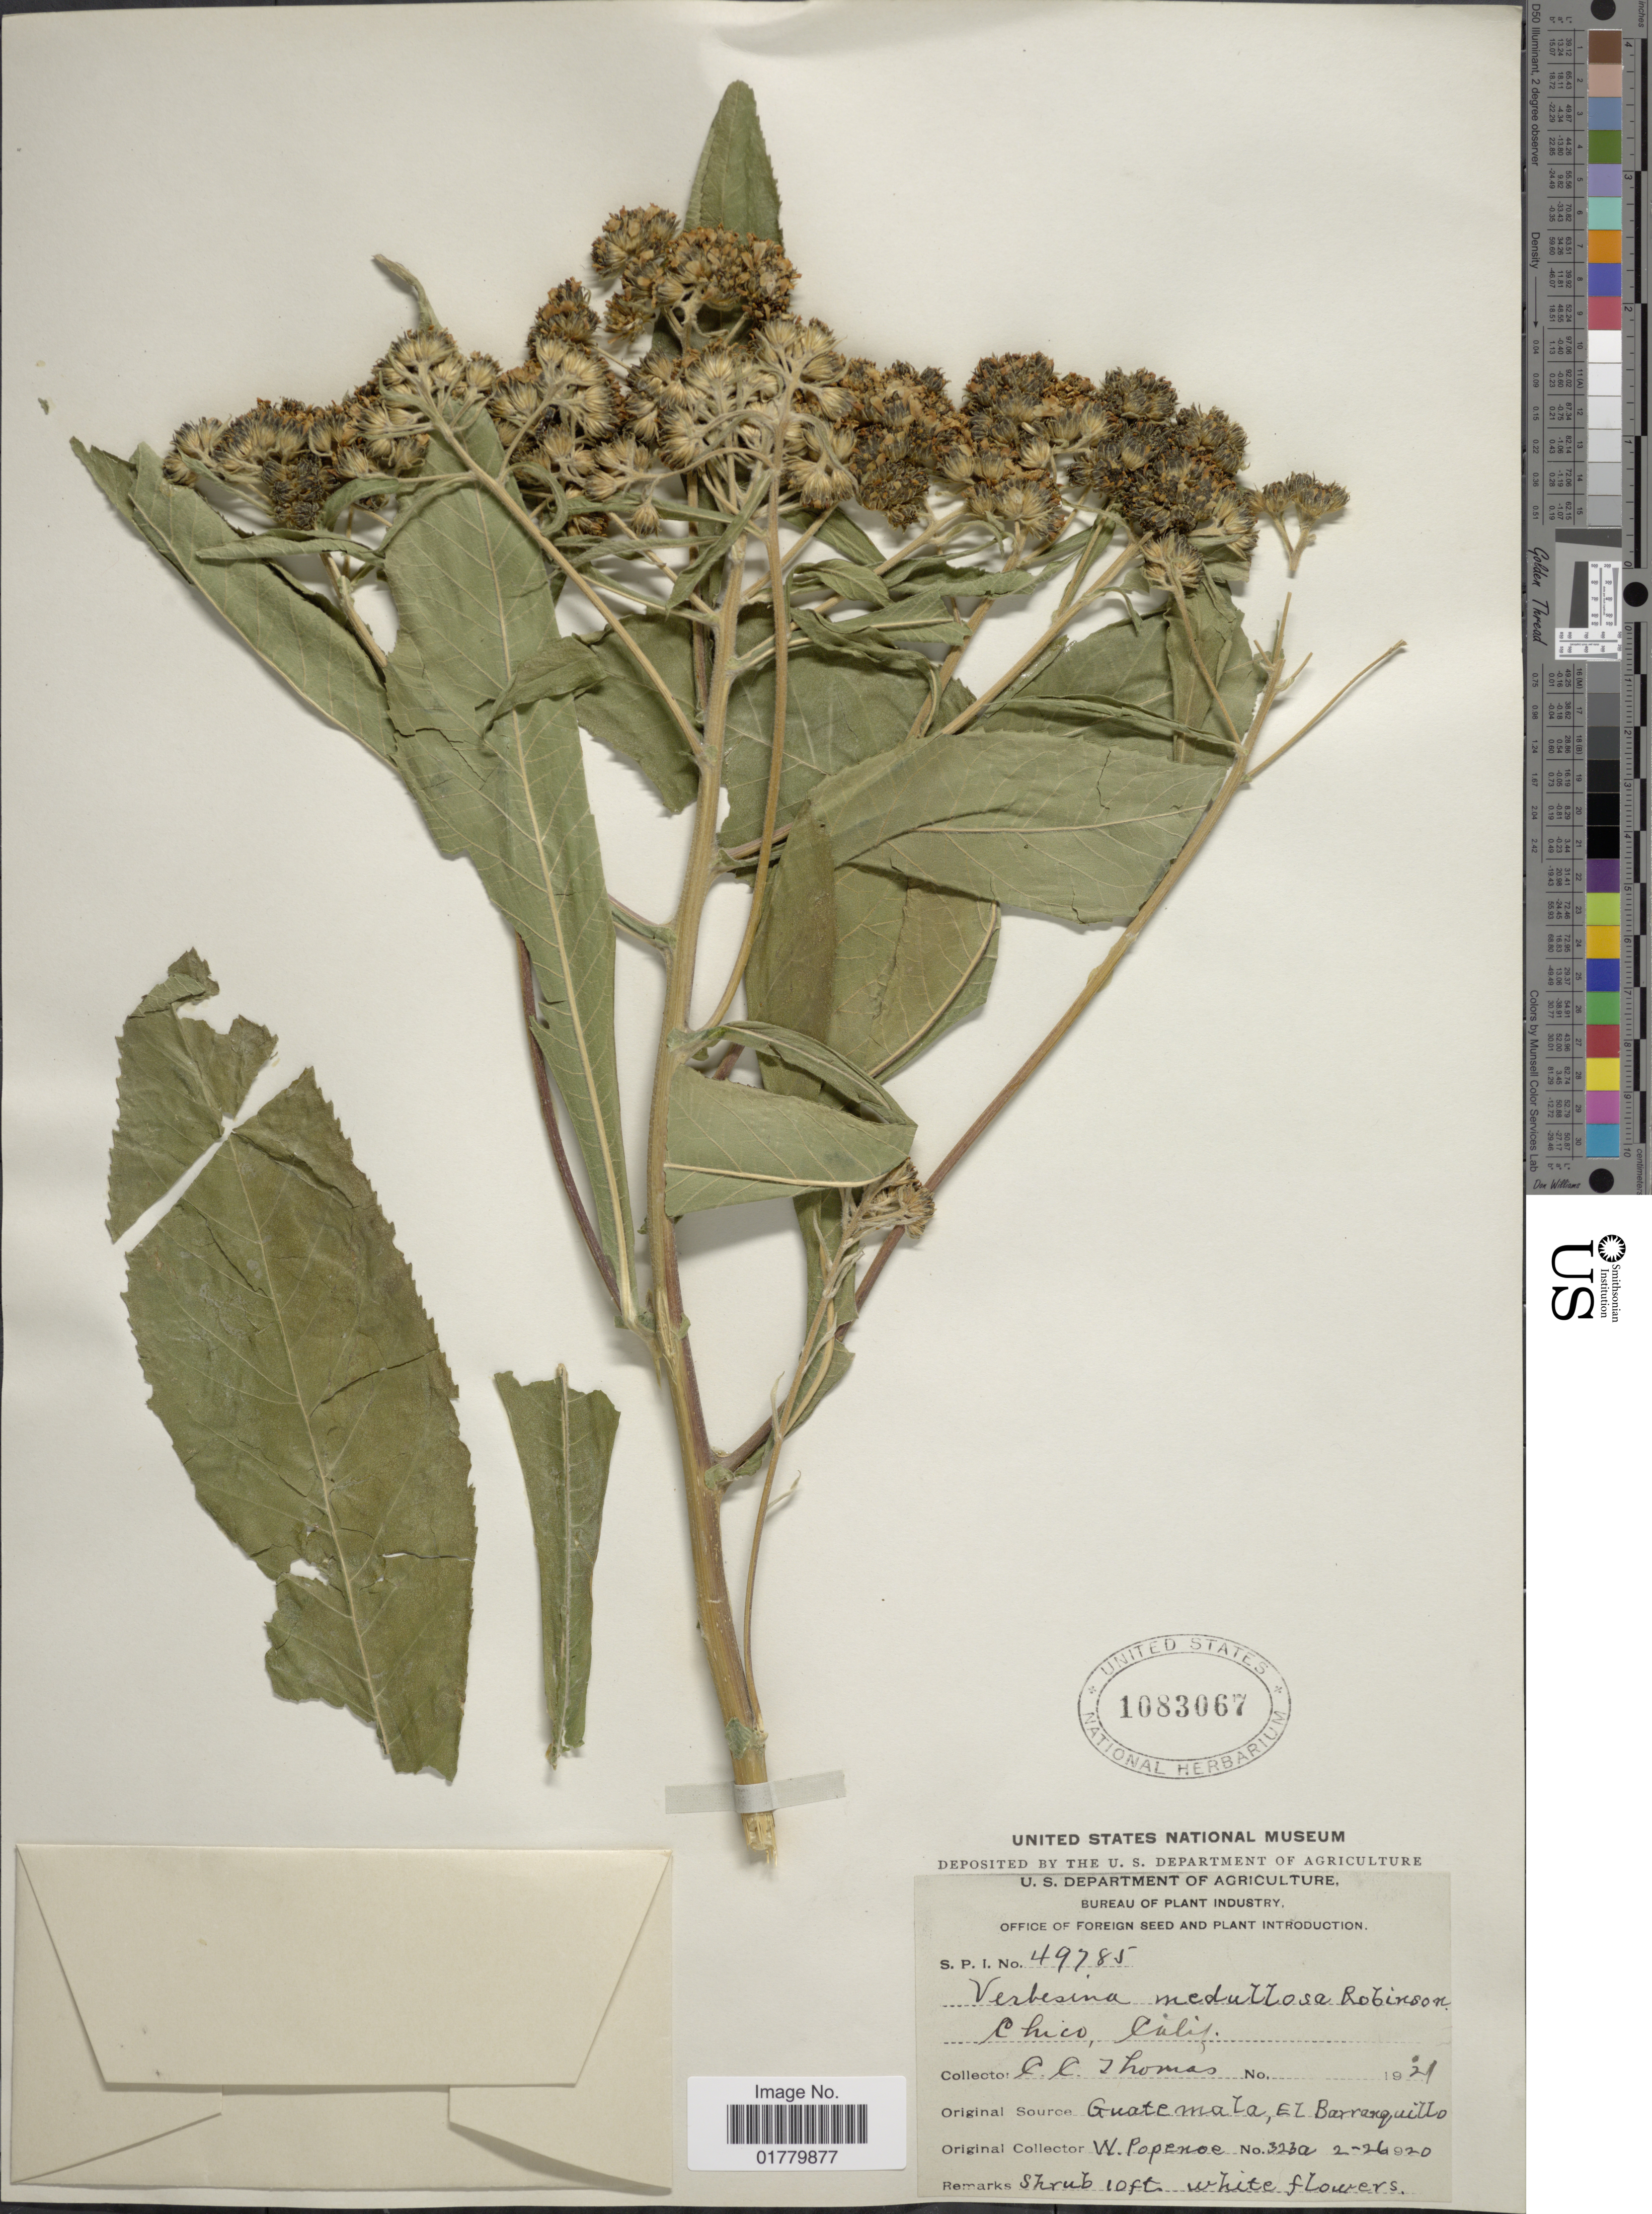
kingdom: Plantae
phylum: Tracheophyta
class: Magnoliopsida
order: Asterales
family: Asteraceae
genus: Verbesina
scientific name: Verbesina medullosa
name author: B.L. Rob.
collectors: C. Thomas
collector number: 49785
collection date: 1921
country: United States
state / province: California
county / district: Butte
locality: Chico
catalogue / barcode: US 1083067